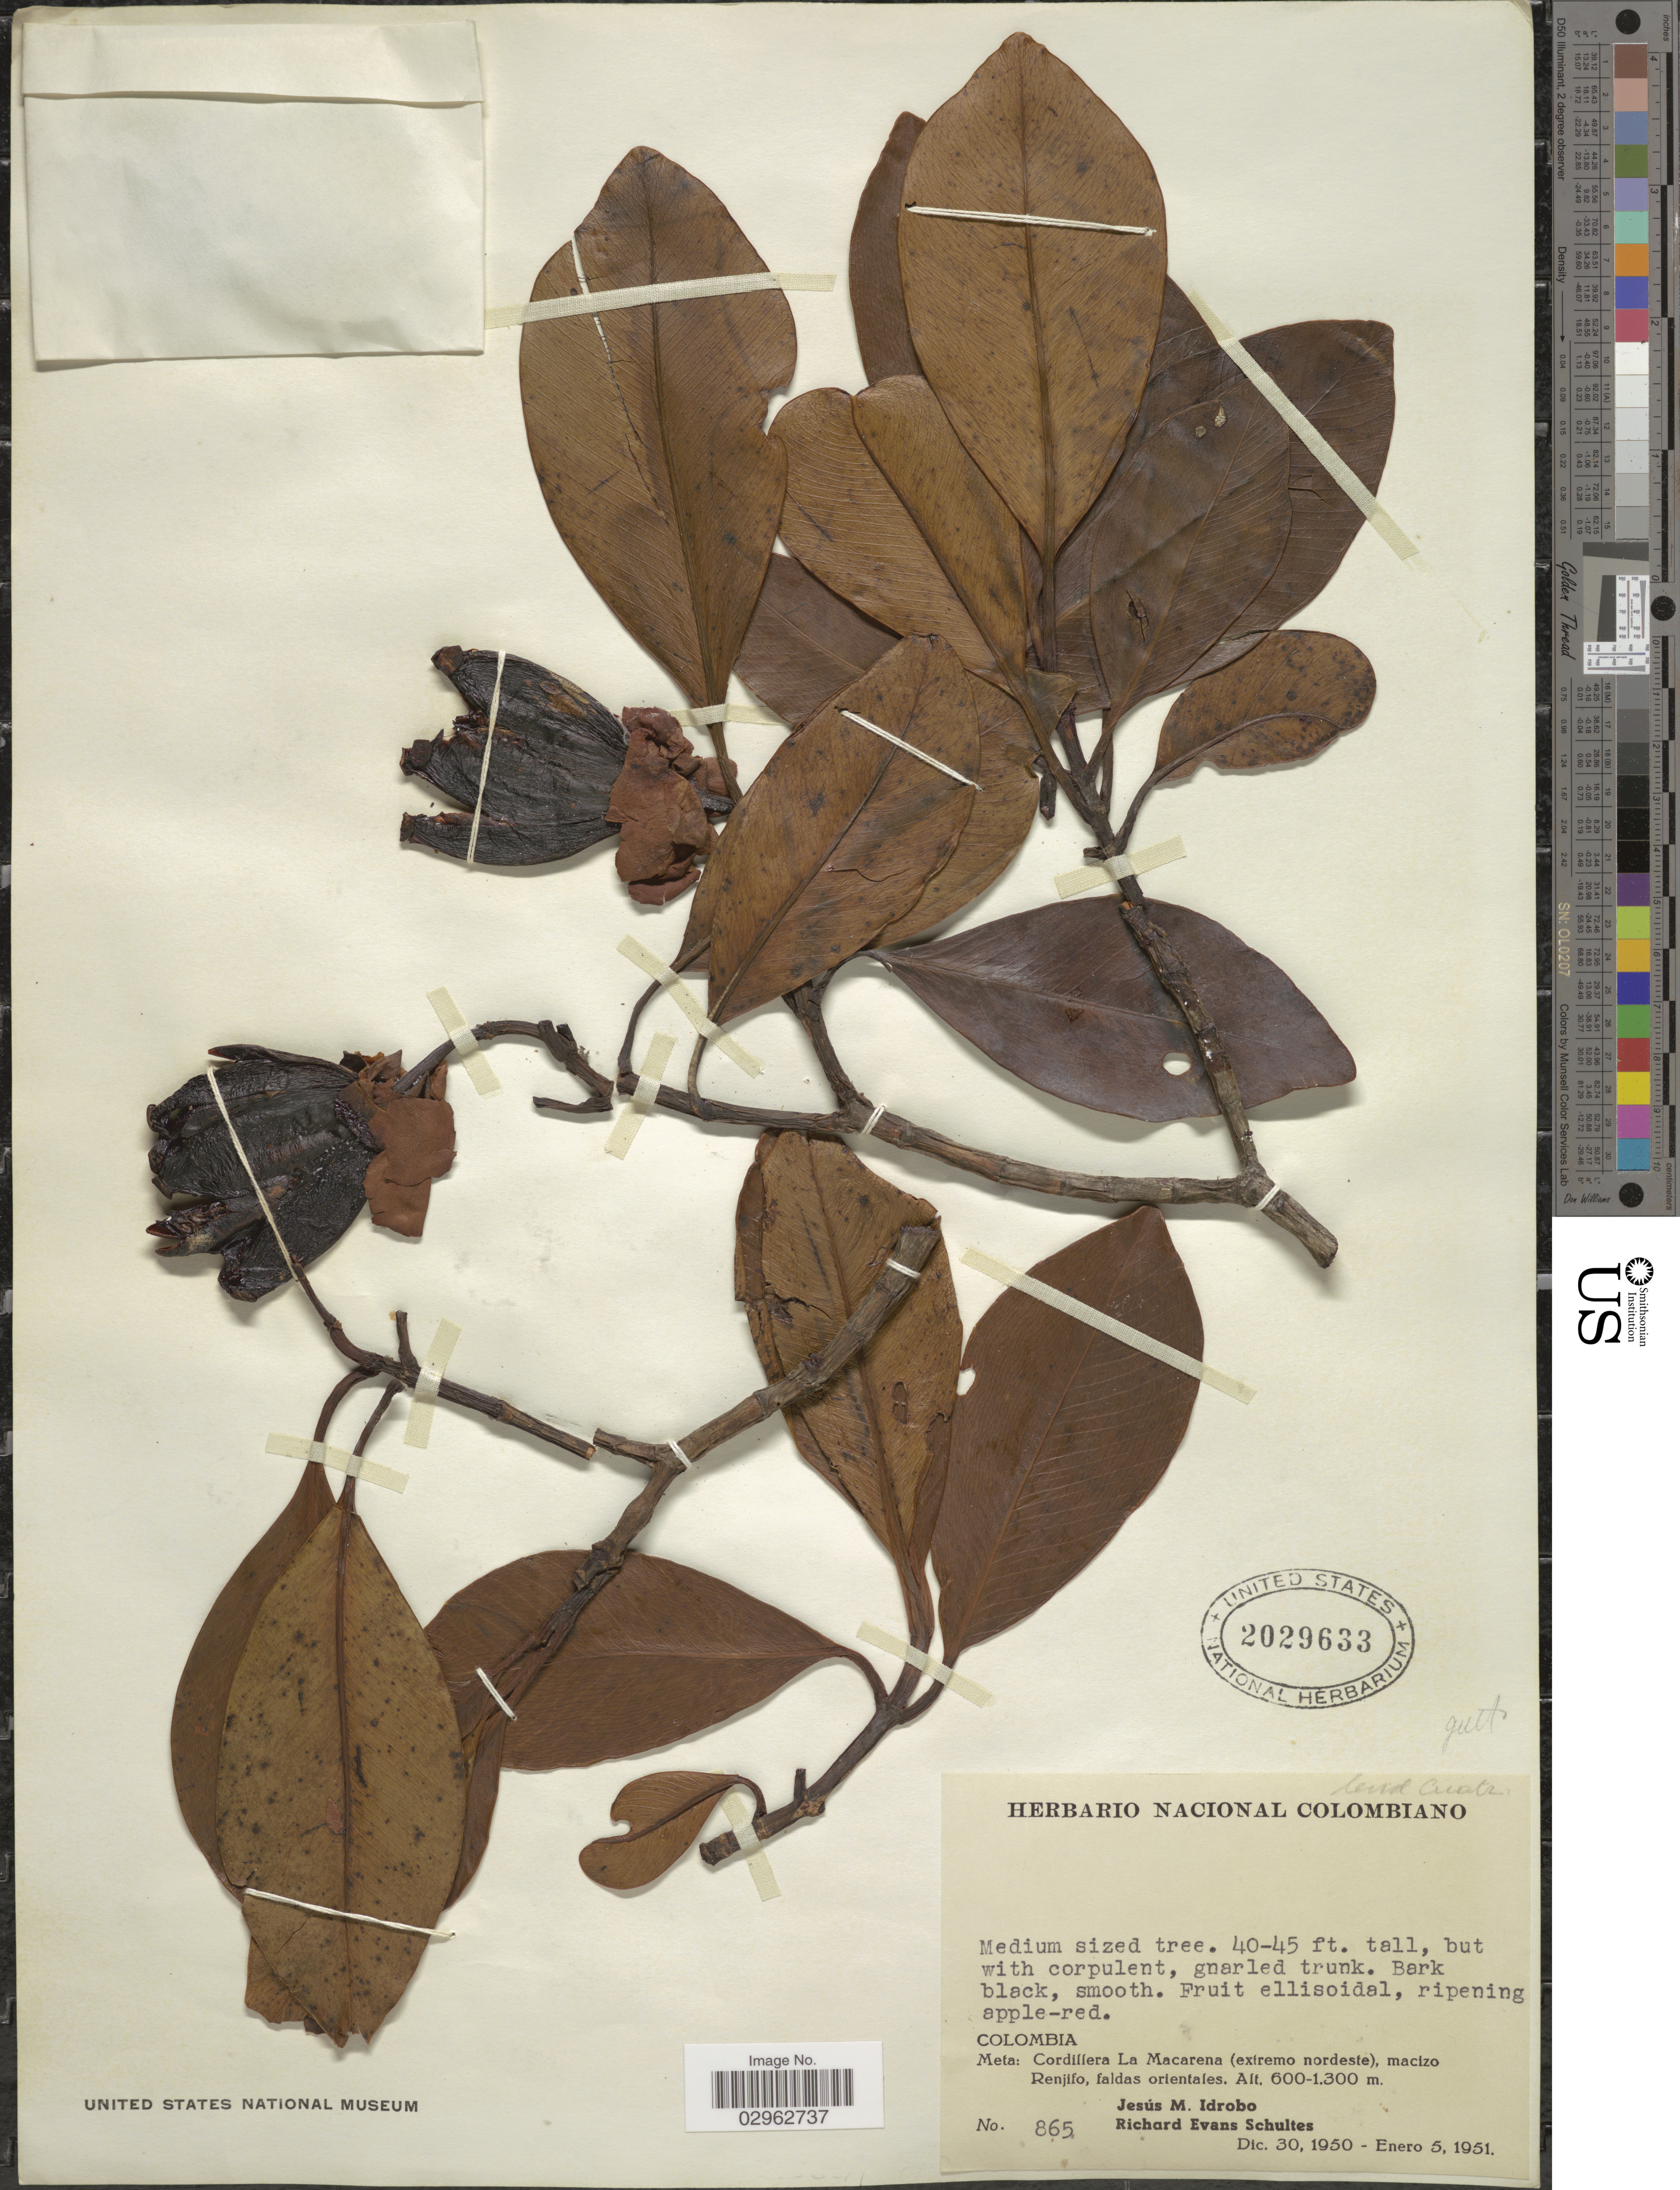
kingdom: Plantae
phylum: Tracheophyta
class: Magnoliopsida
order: Malpighiales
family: Clusiaceae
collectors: J. M. Idrobo & R. E. Schultes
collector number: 865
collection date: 1950-12-30/1951-01-05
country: Colombia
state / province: Meta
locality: Cordillera La Macarena (extremo nordeste), macizo Renjifo, faldas orientales.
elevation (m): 600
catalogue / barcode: US 2029633